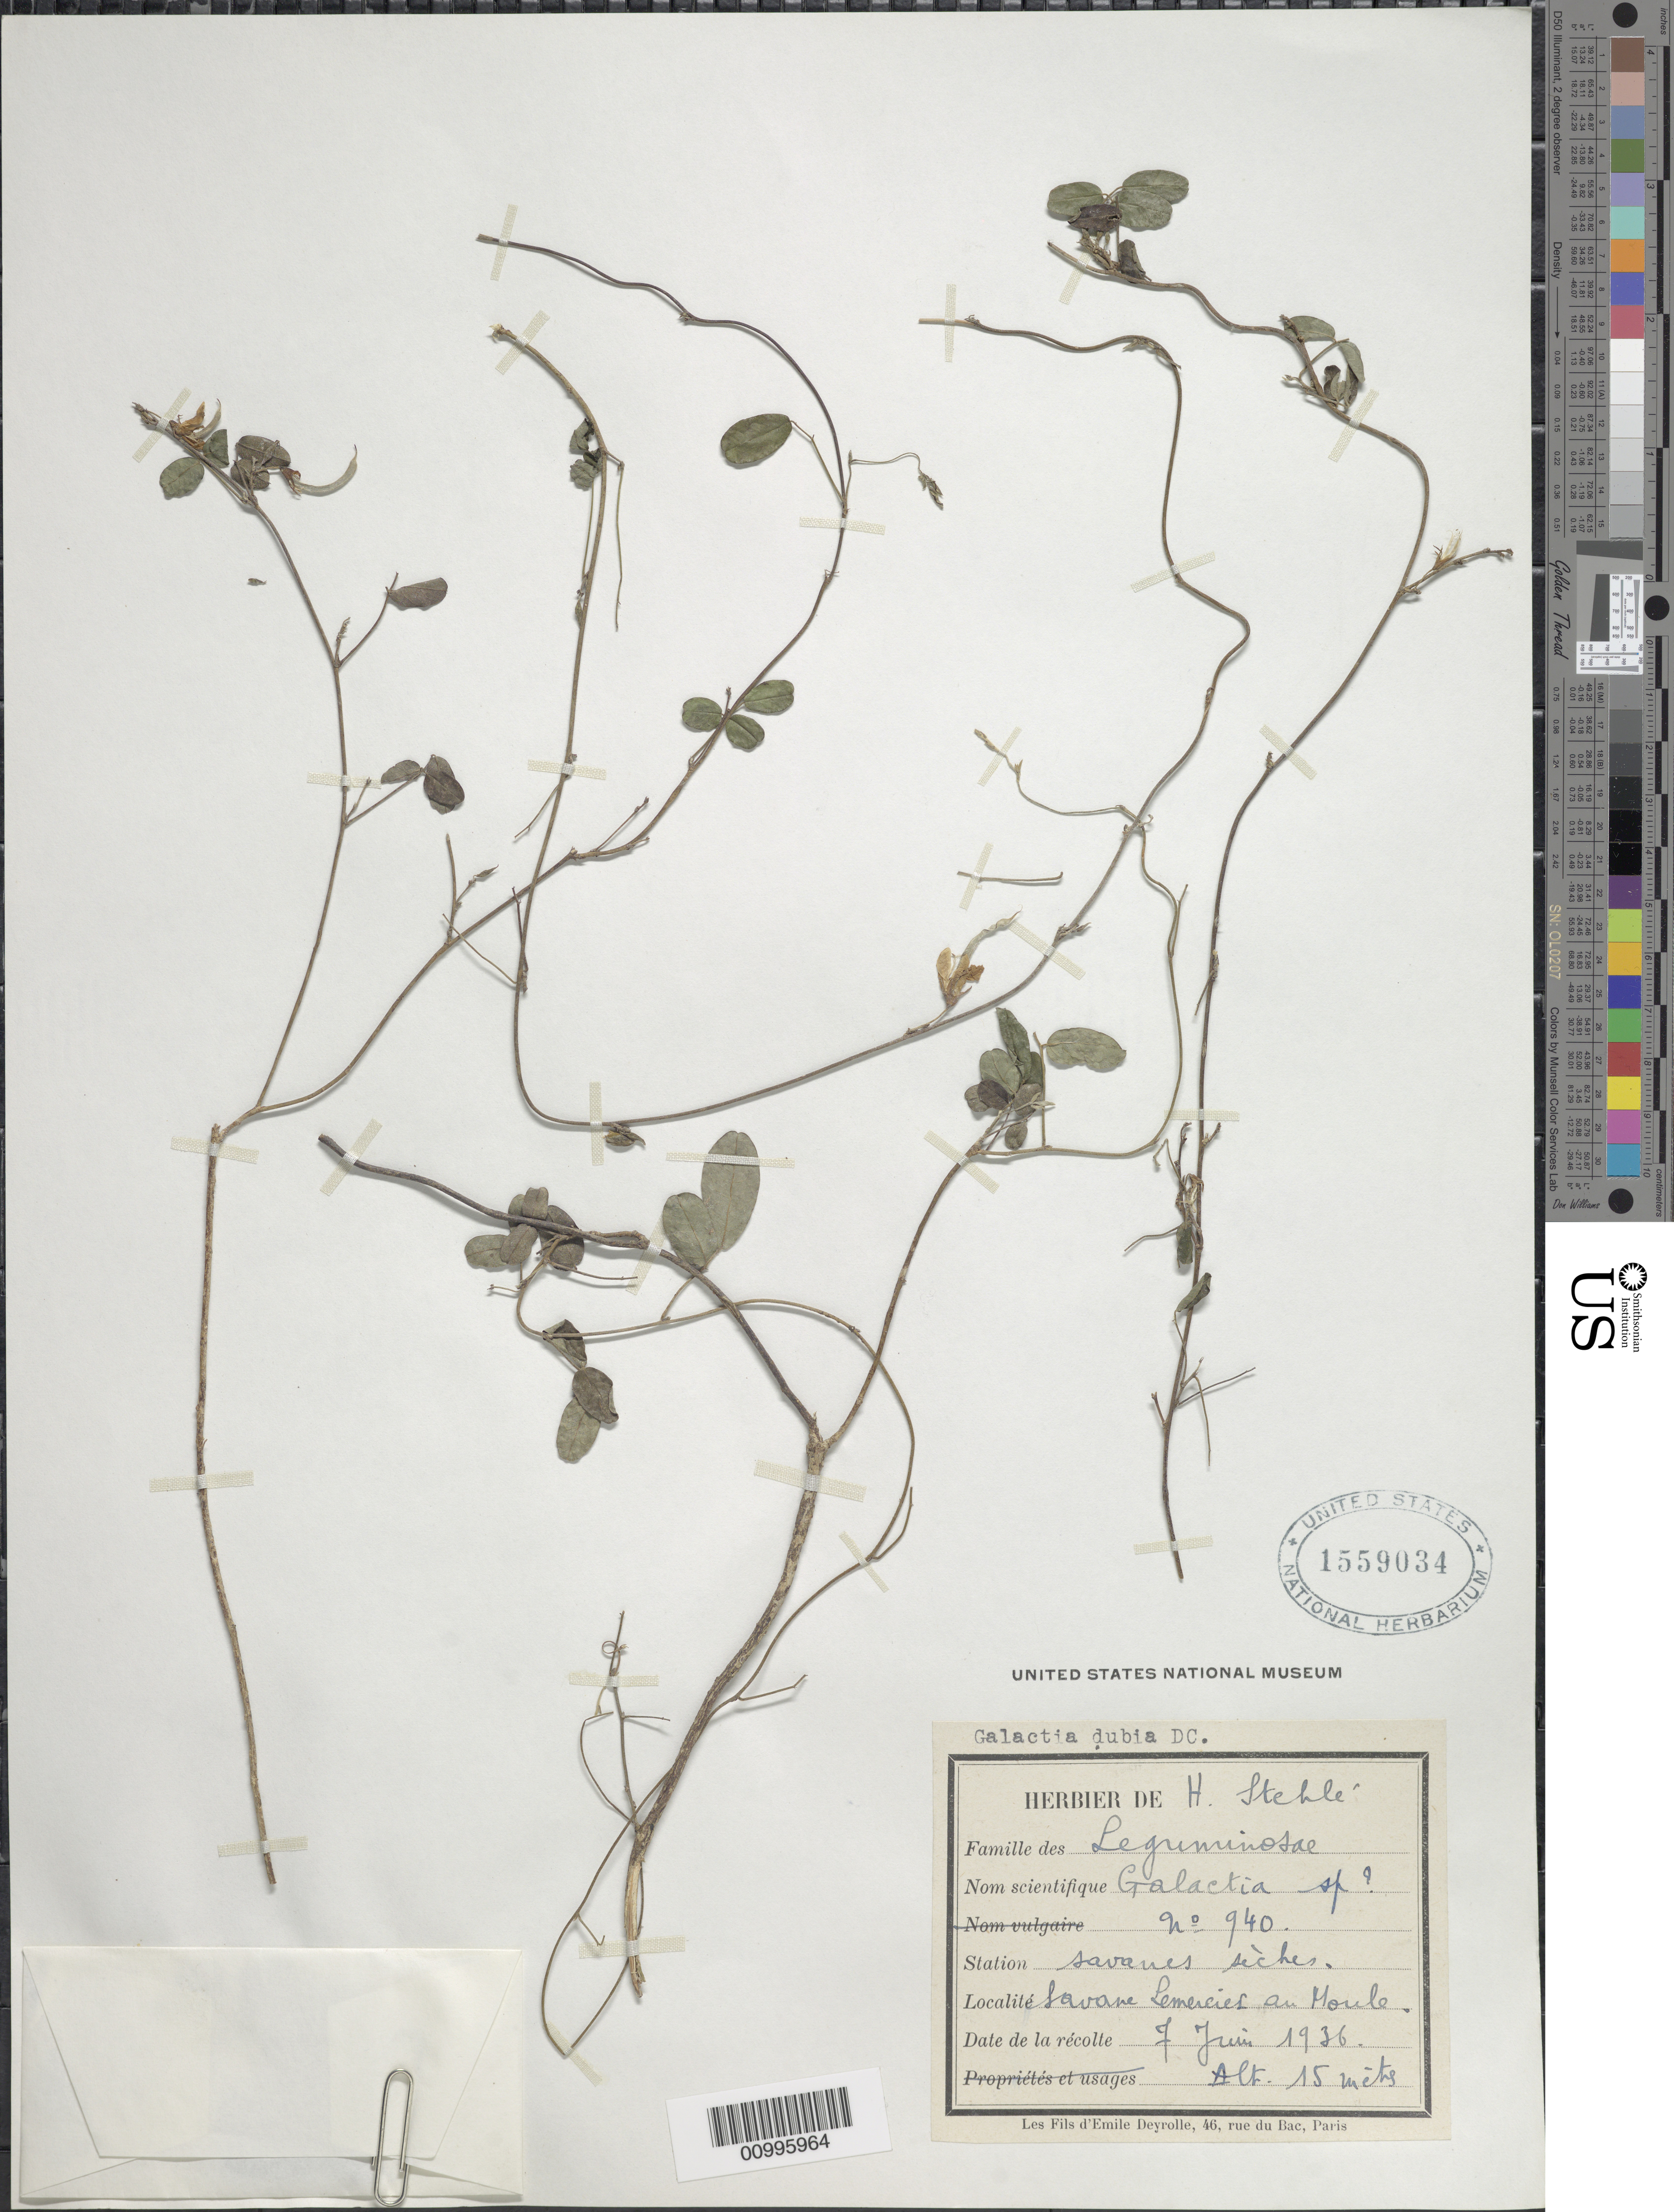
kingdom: Plantae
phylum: Tracheophyta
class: Magnoliopsida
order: Fabales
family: Fabaceae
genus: Galactia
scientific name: Galactia dubia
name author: DC.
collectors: H. Stehlé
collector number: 940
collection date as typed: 07 Jun 1936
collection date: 1936-06-07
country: Guadeloupe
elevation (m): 15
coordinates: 0 N, 0 E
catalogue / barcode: US 1559034